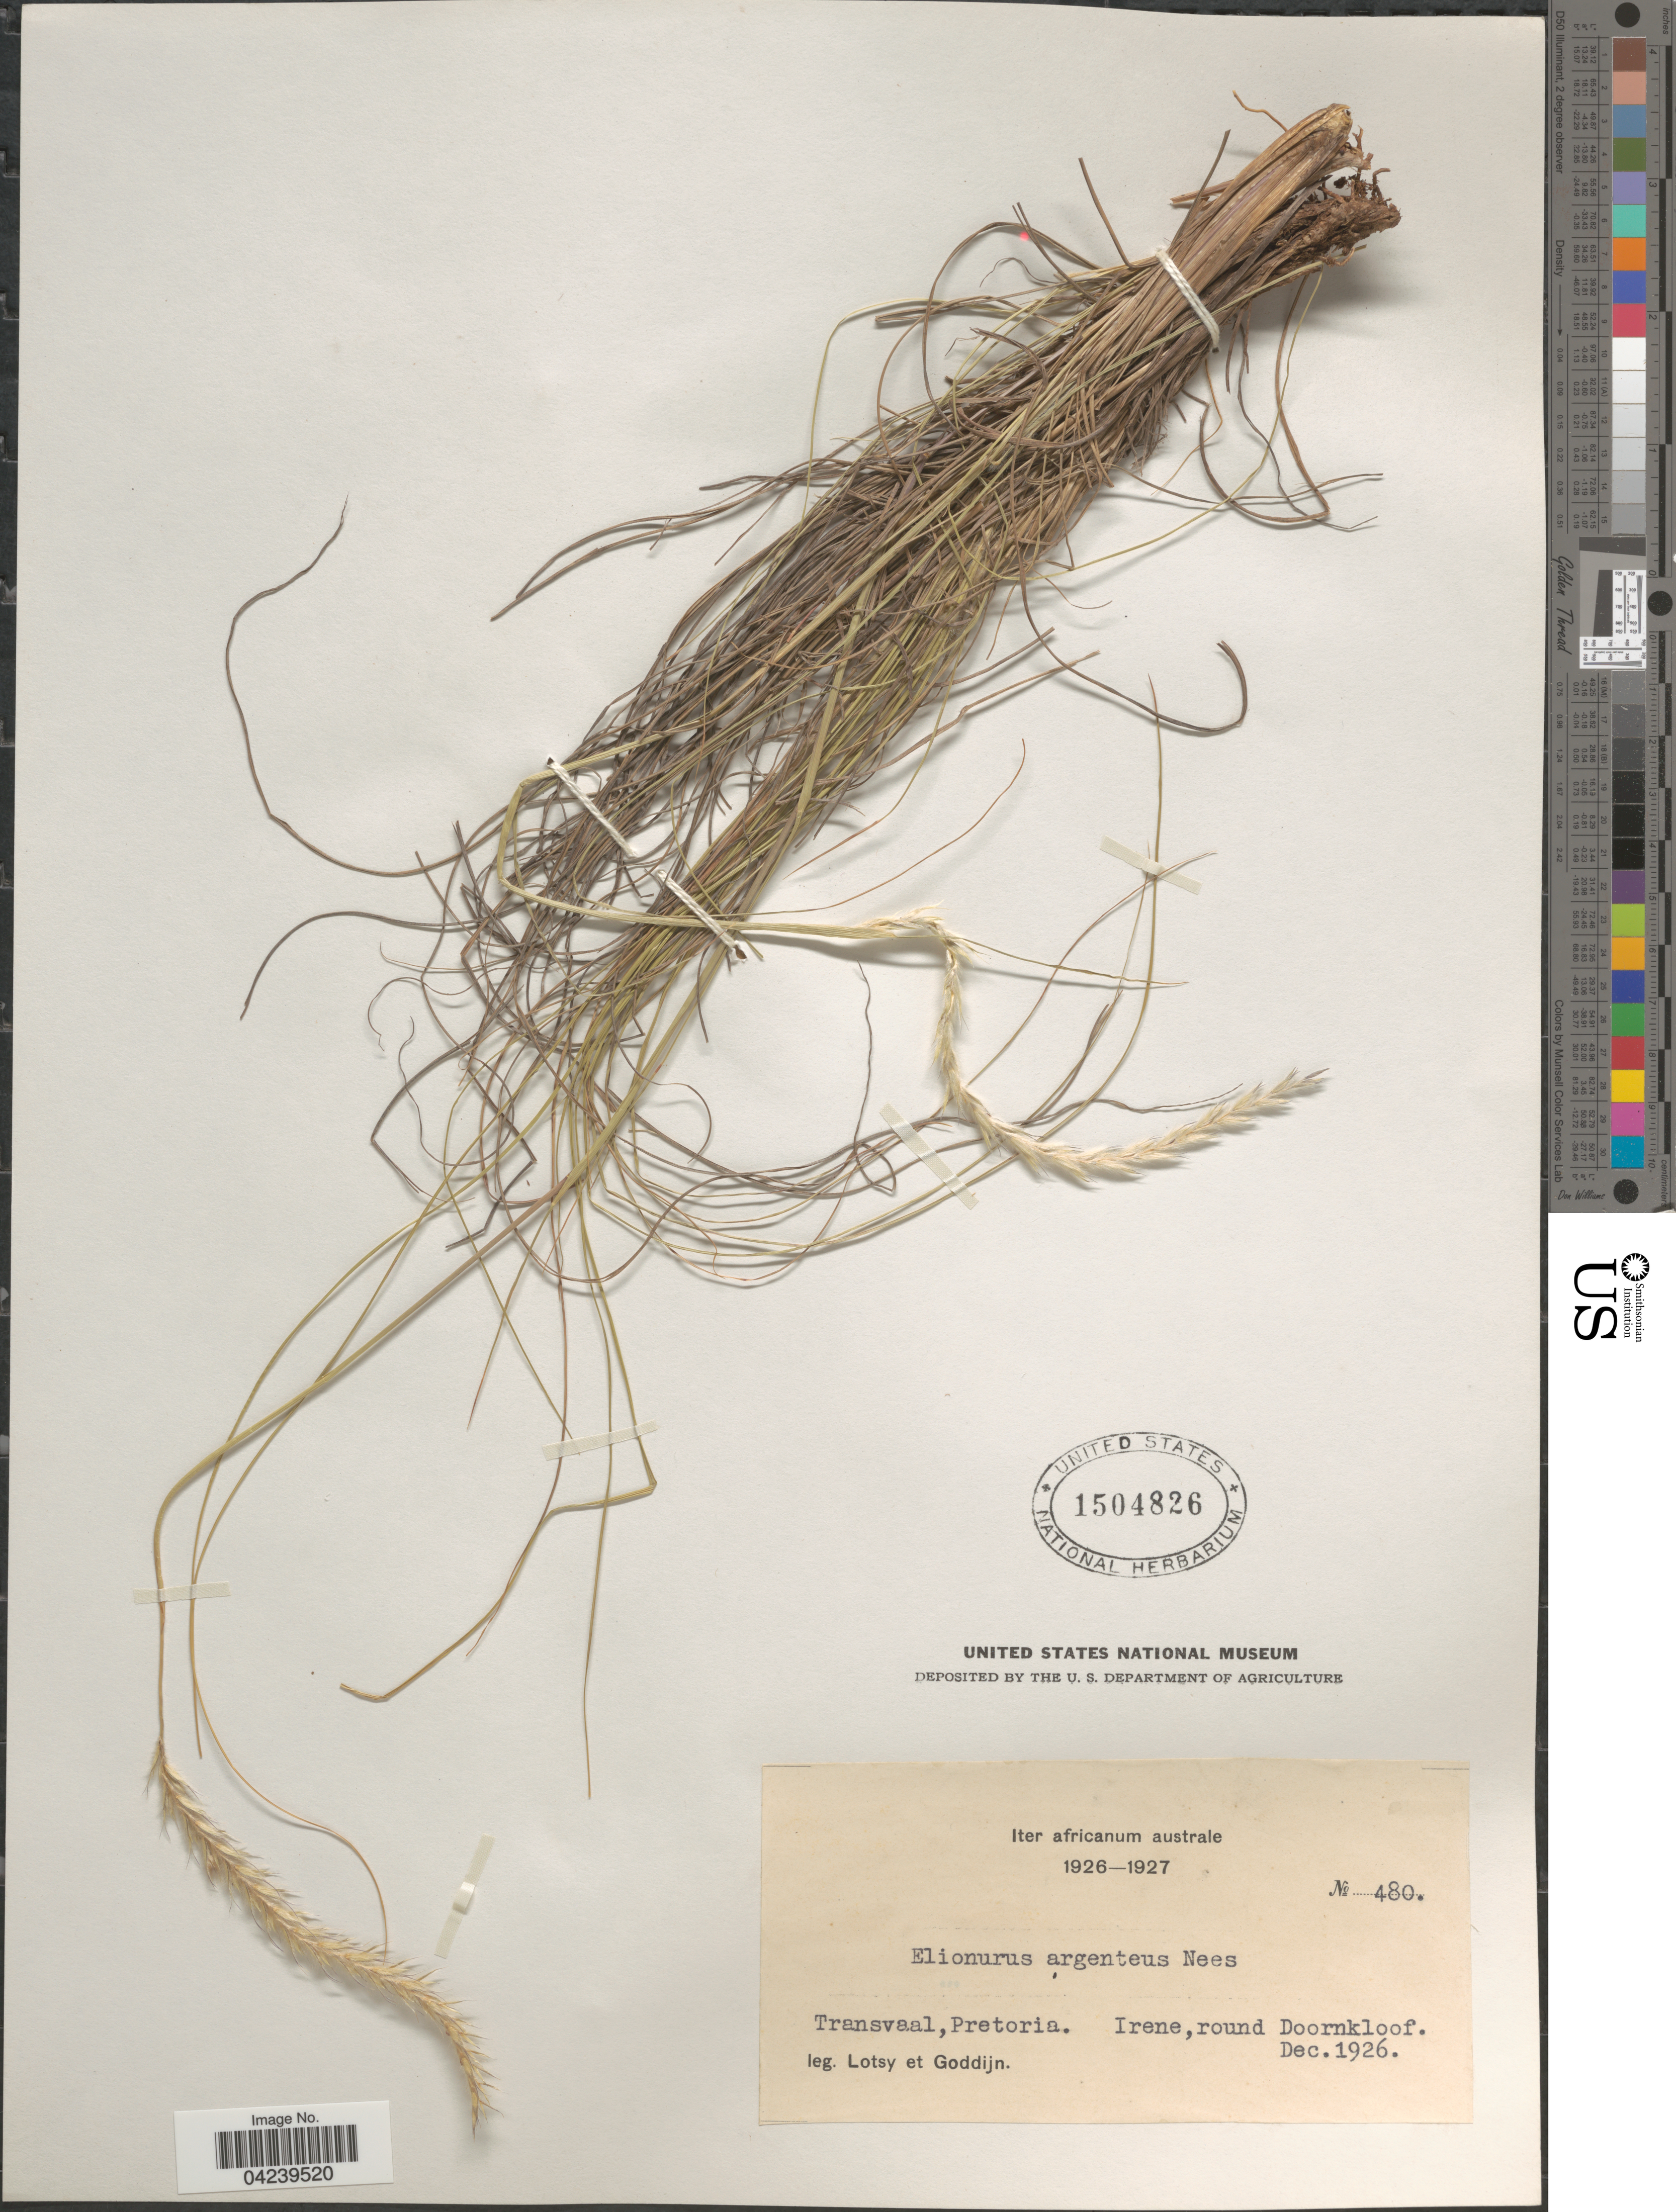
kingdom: Plantae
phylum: Tracheophyta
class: Liliopsida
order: Poales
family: Poaceae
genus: Elionurus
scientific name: Elionurus muticus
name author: (Spreng.) Kuntze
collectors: Lotsy & Goddijn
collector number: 480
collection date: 1926-12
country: South Africa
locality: Iter africanum australe 1926 - 1927. Transvaal, Pretoria. Irene, round Doornkloof.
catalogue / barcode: US 1504826